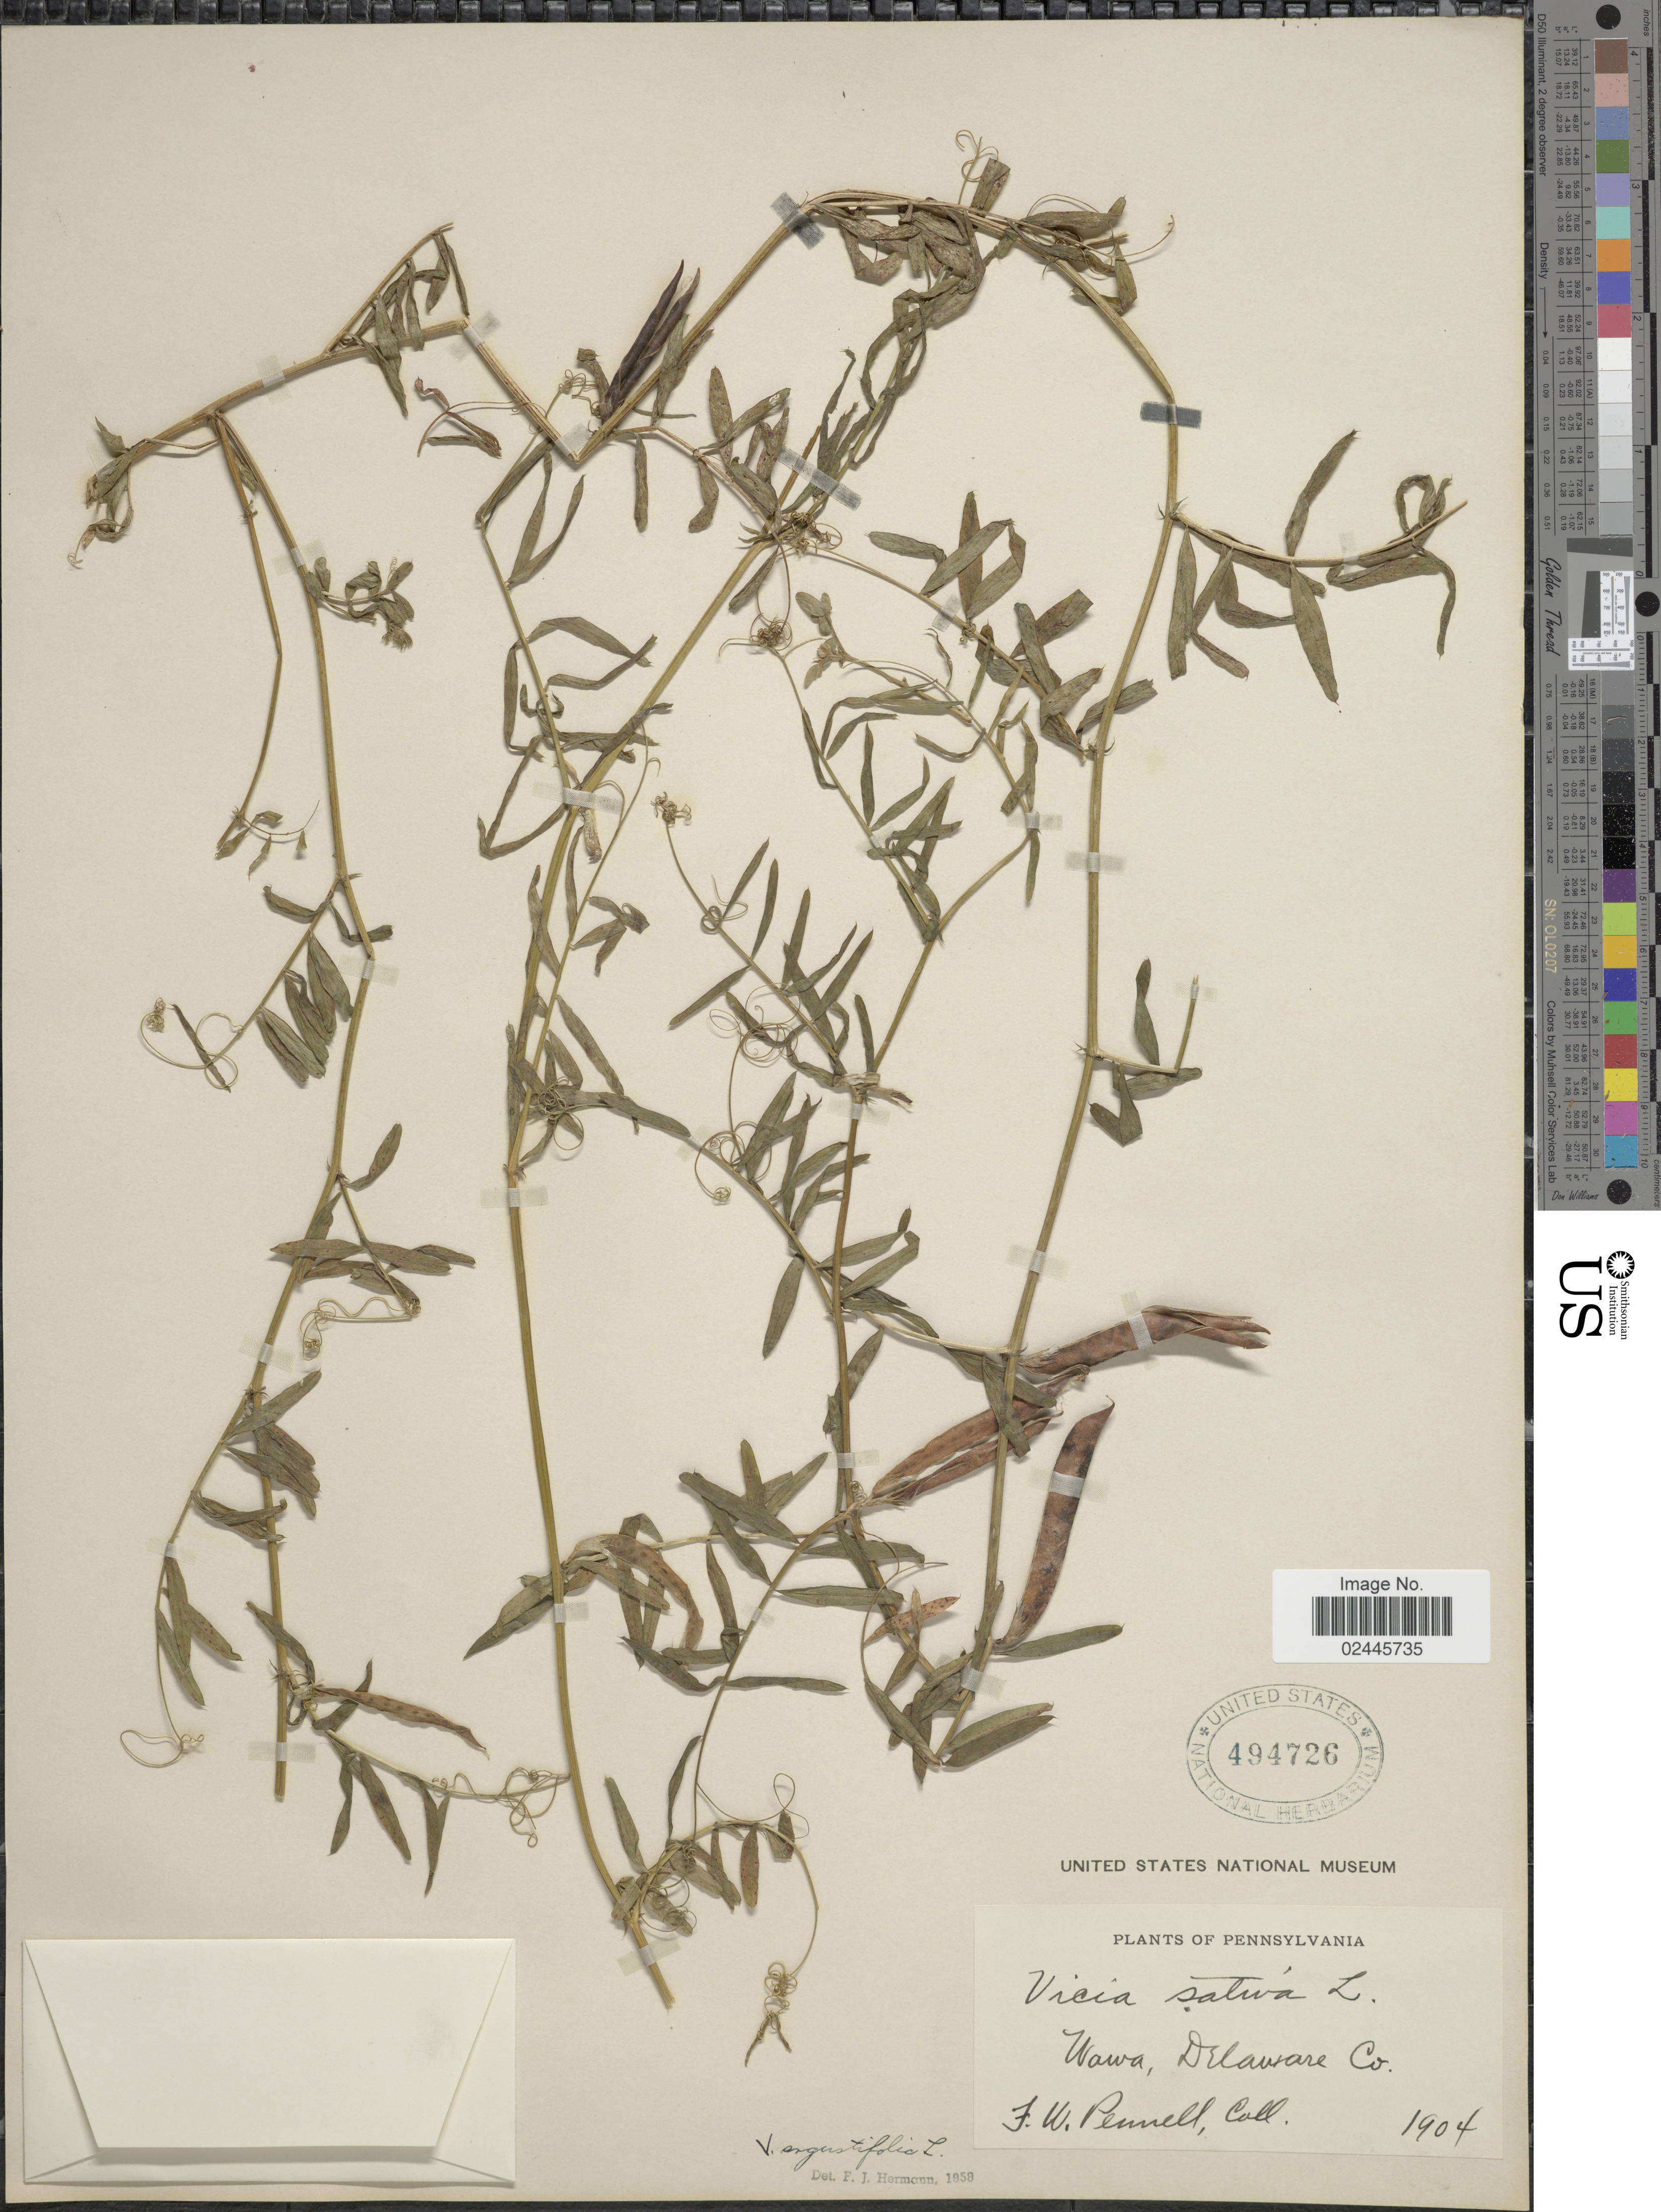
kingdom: Plantae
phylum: Tracheophyta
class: Magnoliopsida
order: Fabales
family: Fabaceae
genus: Vicia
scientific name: Vicia angustifolia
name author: L.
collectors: F. W. Pennell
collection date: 1904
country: United States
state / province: Pennsylvania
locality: Wawa, Delaware Co.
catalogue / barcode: US 494726